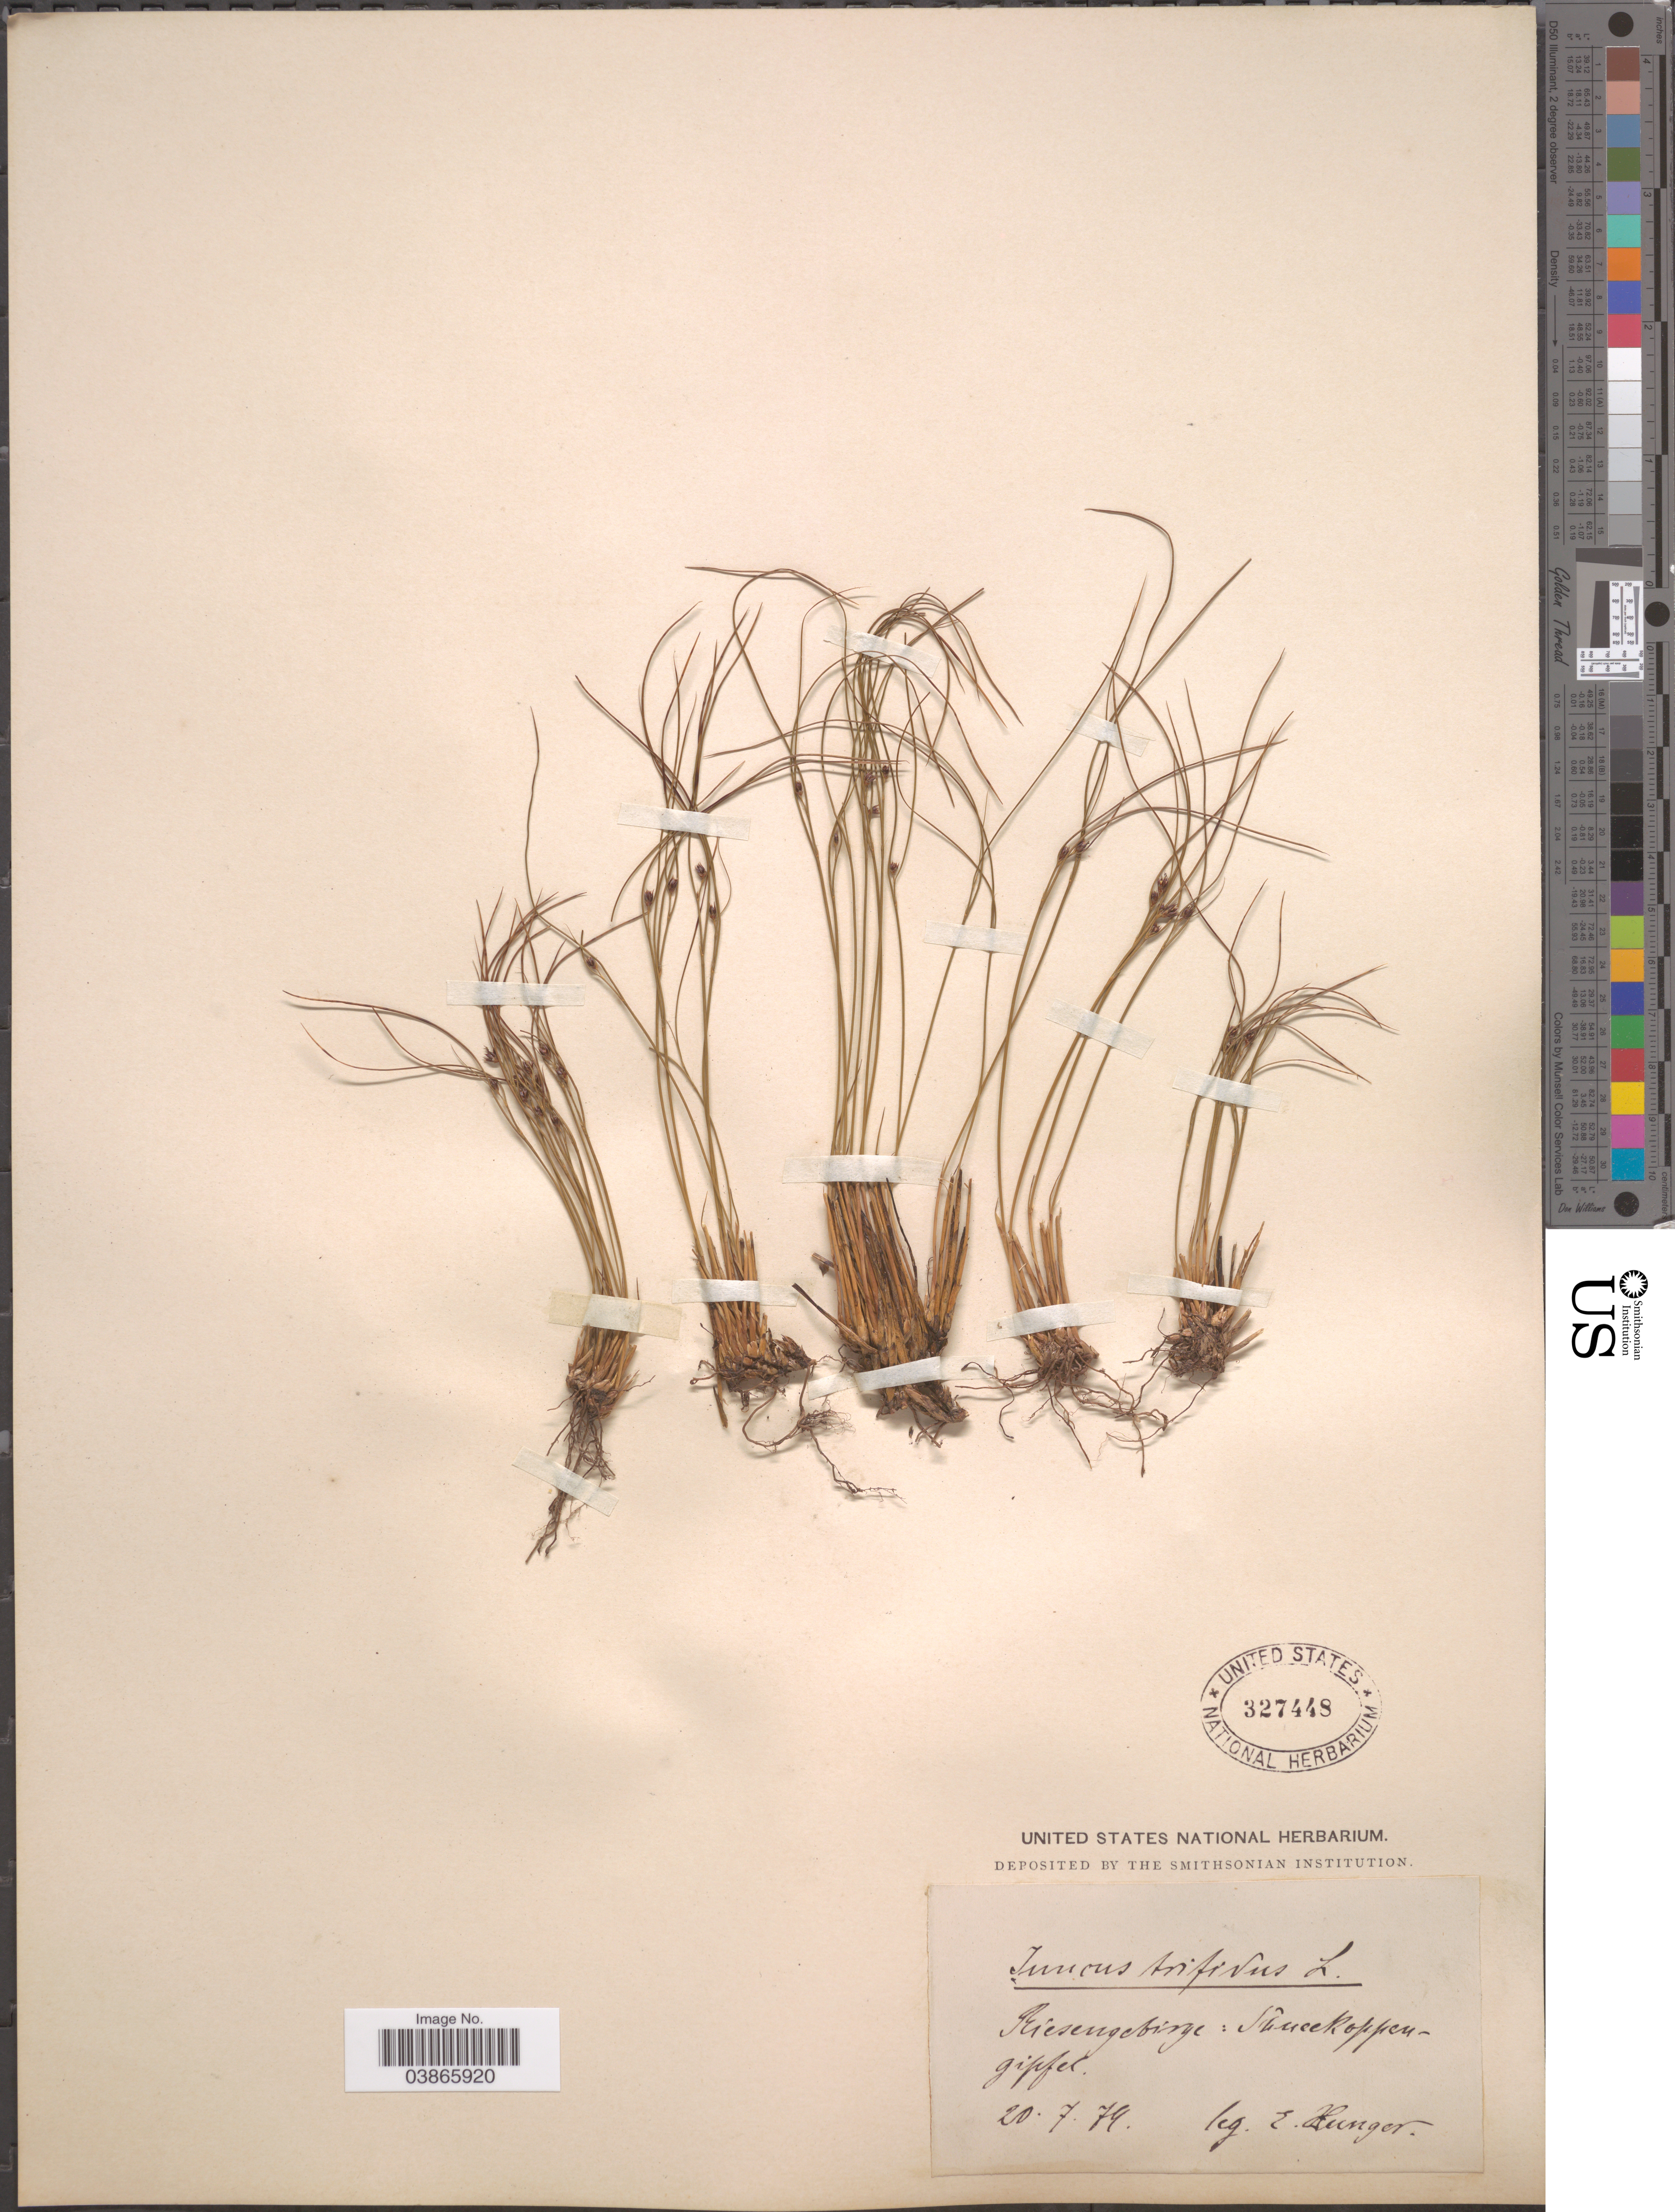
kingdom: Plantae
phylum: Tracheophyta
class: Liliopsida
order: Poales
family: Juncaceae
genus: Juncus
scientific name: Juncus trifidus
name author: L.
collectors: E. Hunger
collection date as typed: Transcribed d/m/y: 20/7/79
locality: Riesengebirge: Schneekoppengipfel.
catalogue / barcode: US 327448